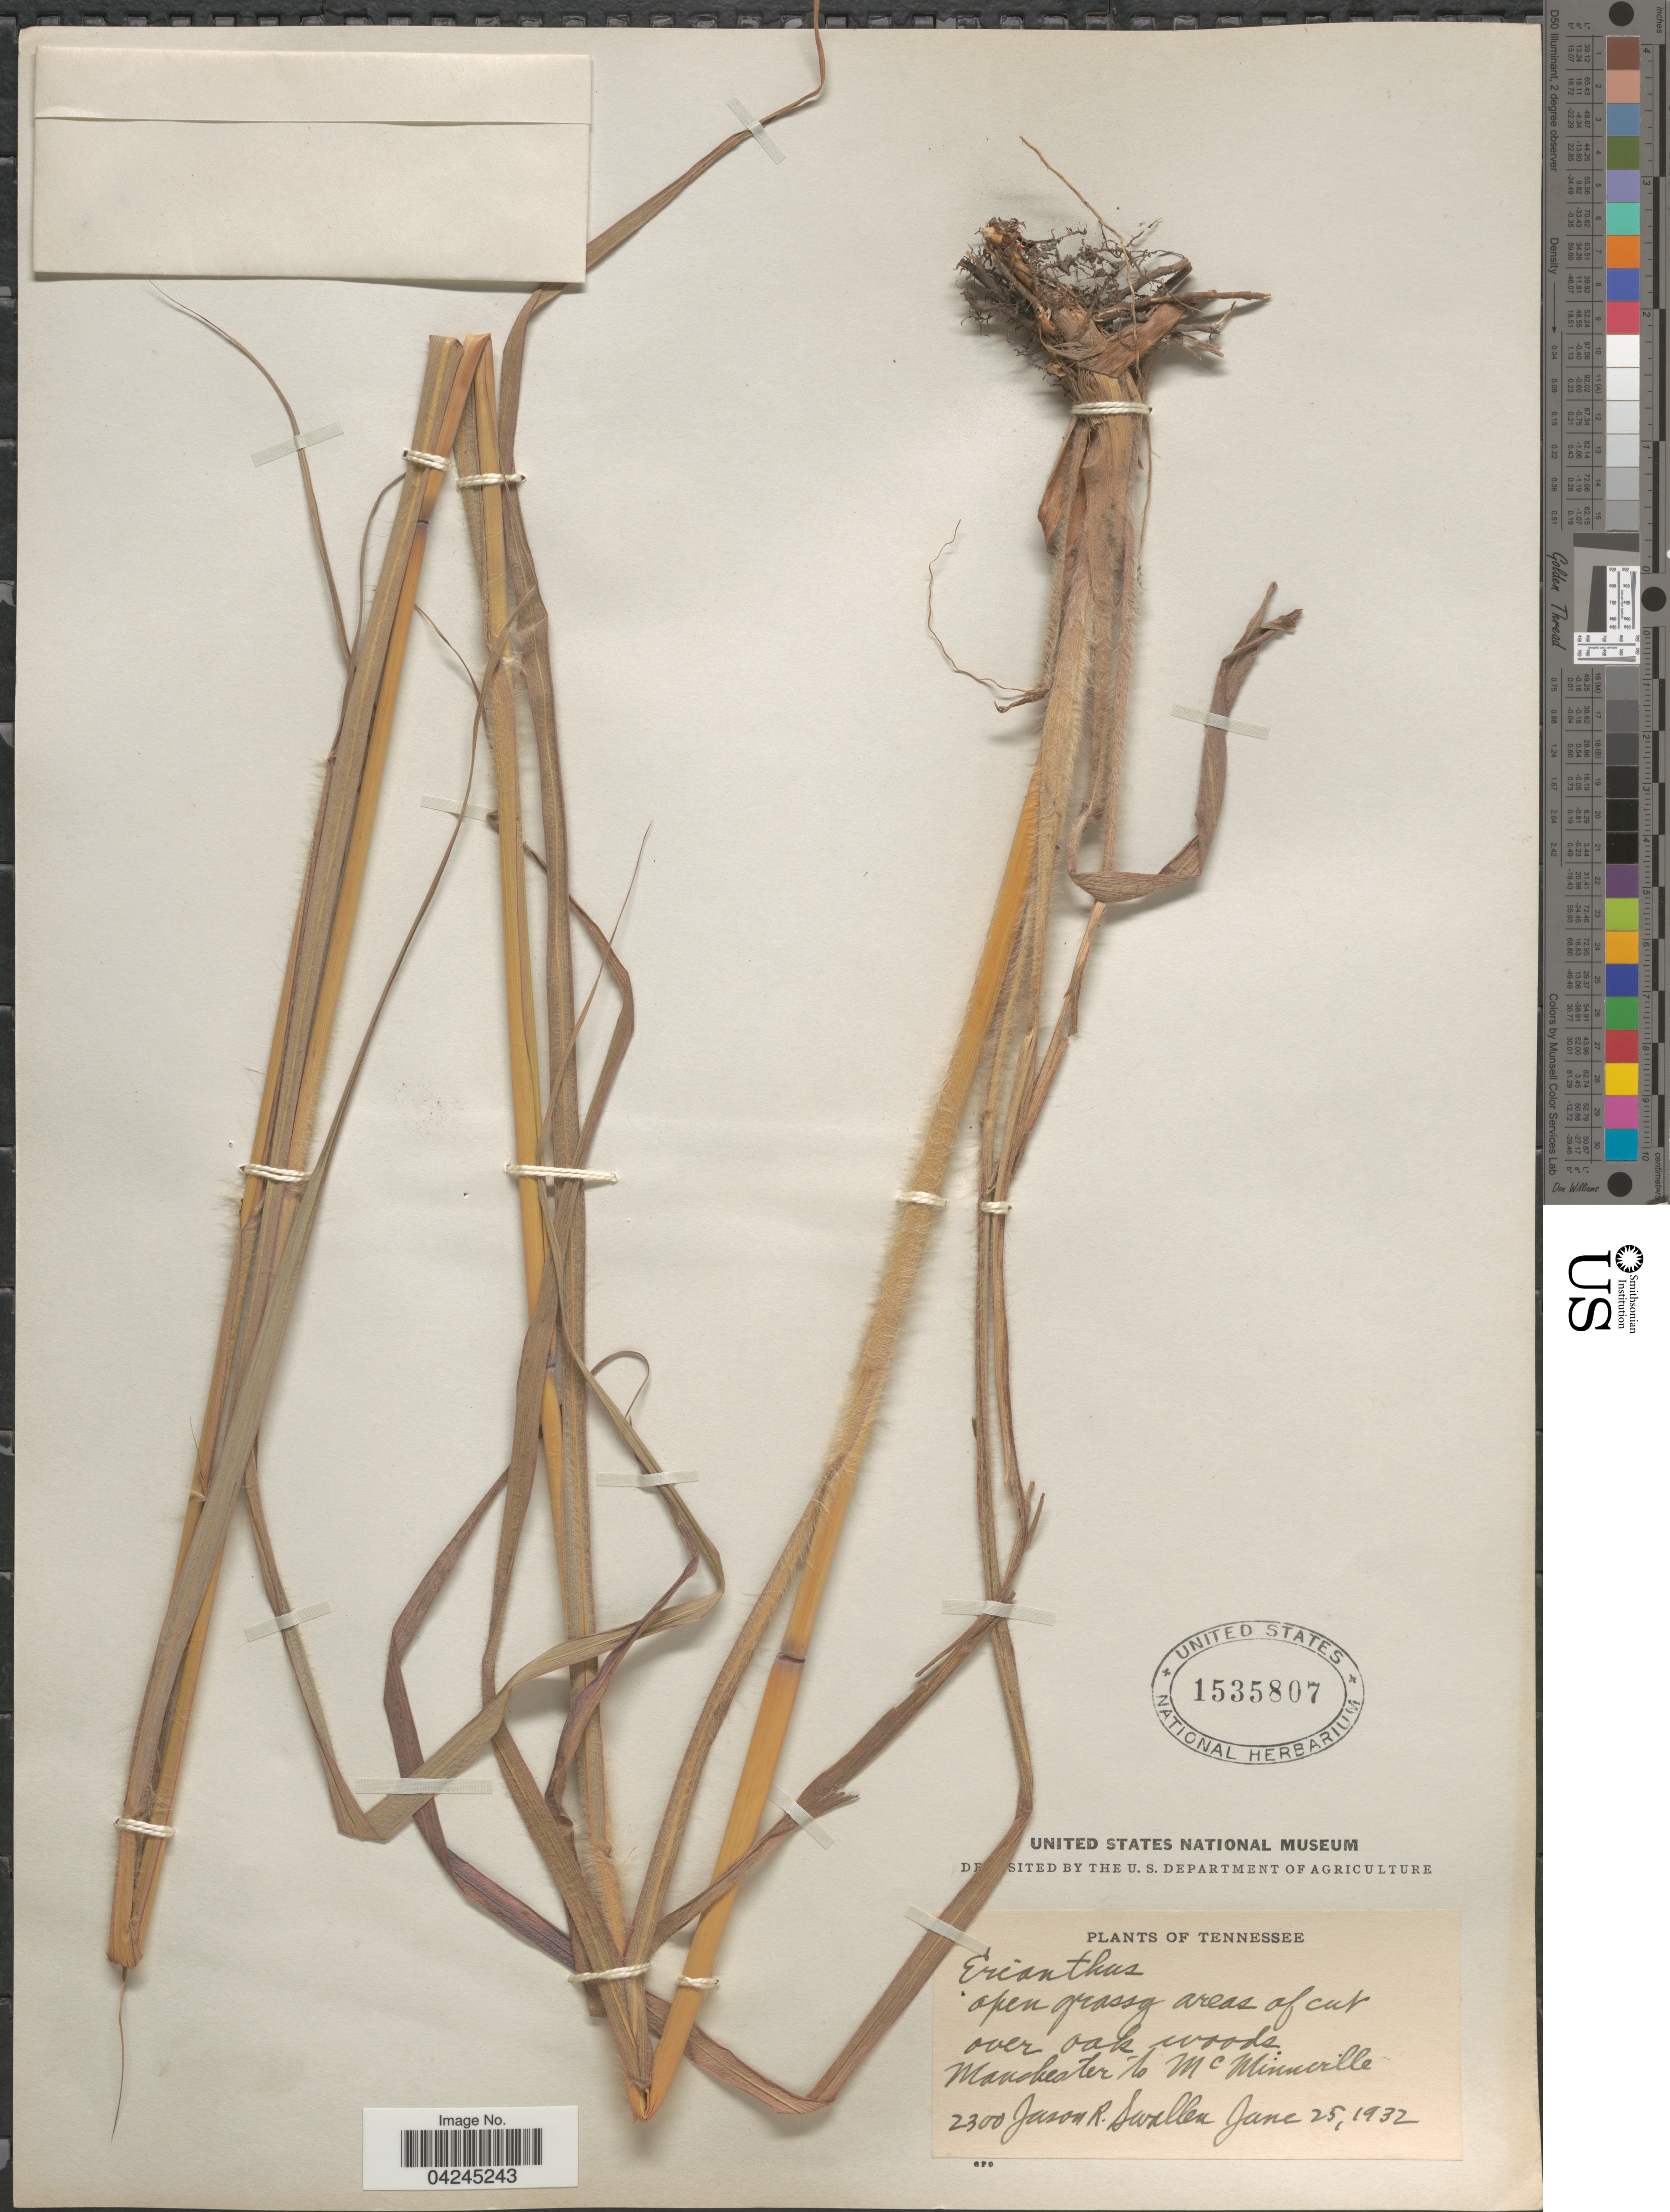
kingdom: Plantae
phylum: Tracheophyta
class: Liliopsida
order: Poales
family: Poaceae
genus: Erianthus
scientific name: Erianthus sp.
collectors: J. R. Swallen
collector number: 2300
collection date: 1932-06-25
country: United States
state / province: Tennessee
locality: Manchester to McMinnville.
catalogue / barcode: US 1535807